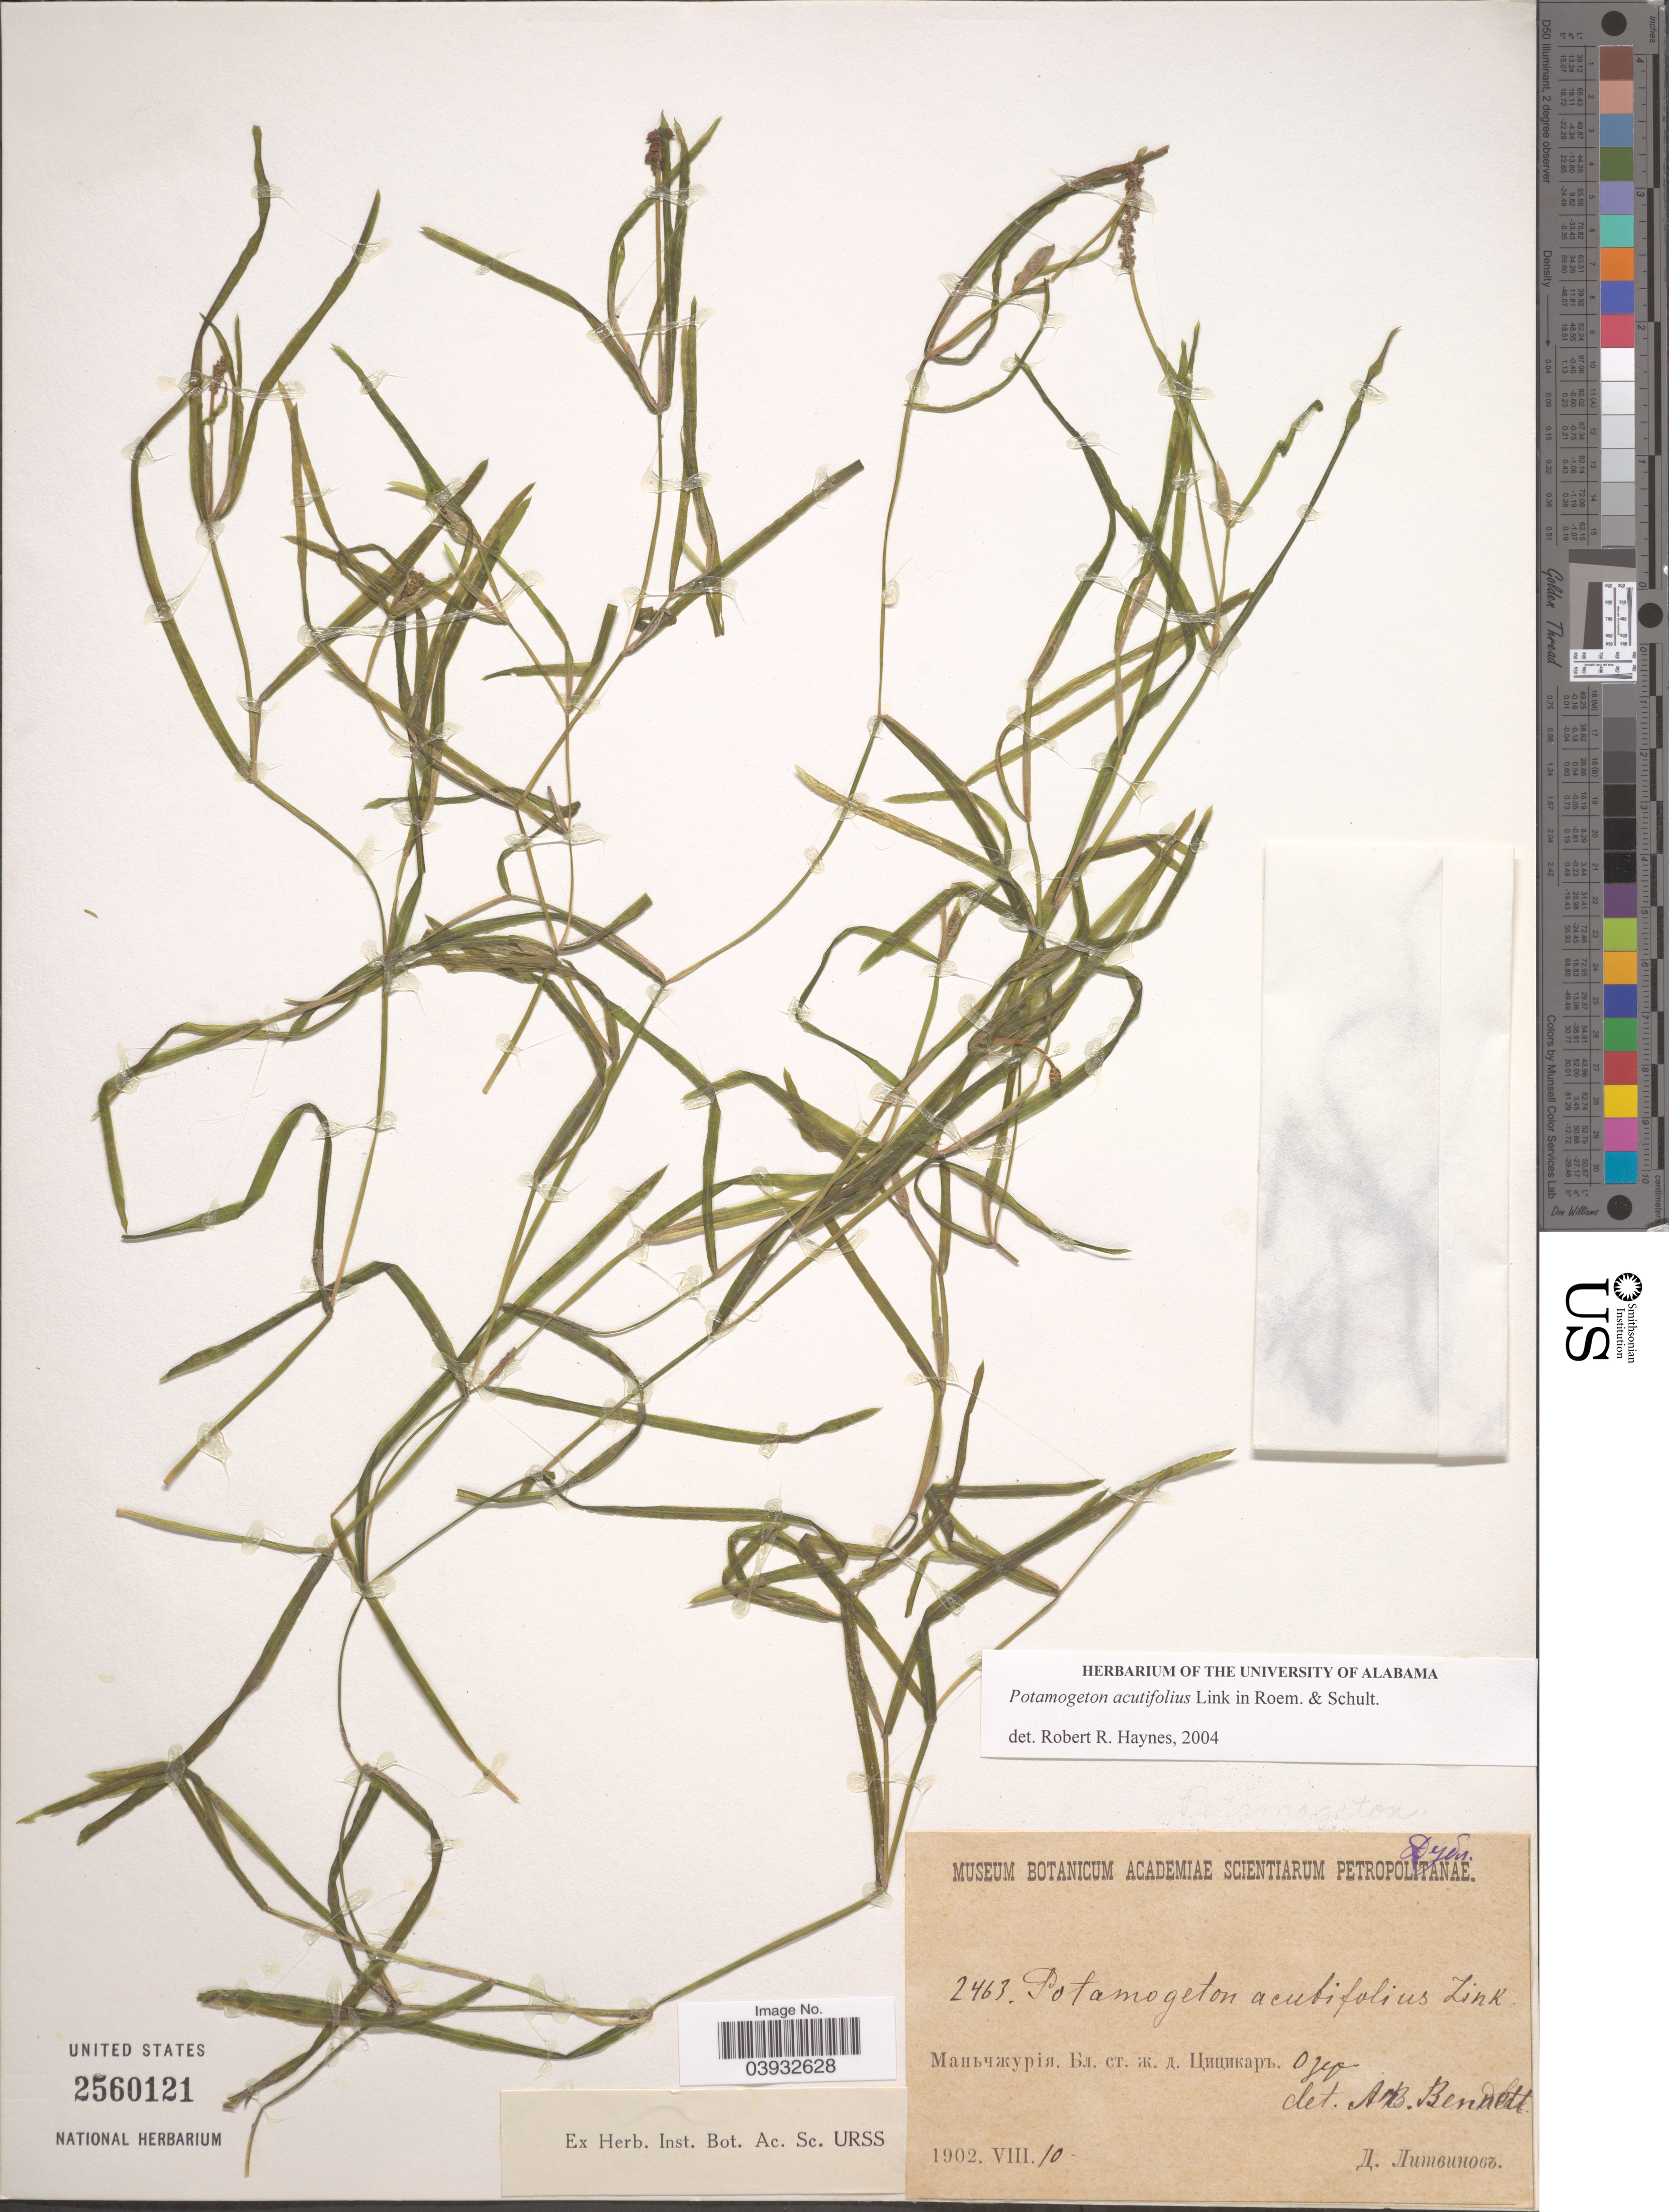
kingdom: Plantae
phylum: Tracheophyta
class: Liliopsida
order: Alismatales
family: Potamogetonaceae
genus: Potamogeton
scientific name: Potamogeton acutifolius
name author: Link ex Roem. & Schult.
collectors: X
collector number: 2463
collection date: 1902-08-10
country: China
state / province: Heilongjiang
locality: Near Qiqihar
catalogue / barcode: US 2560121